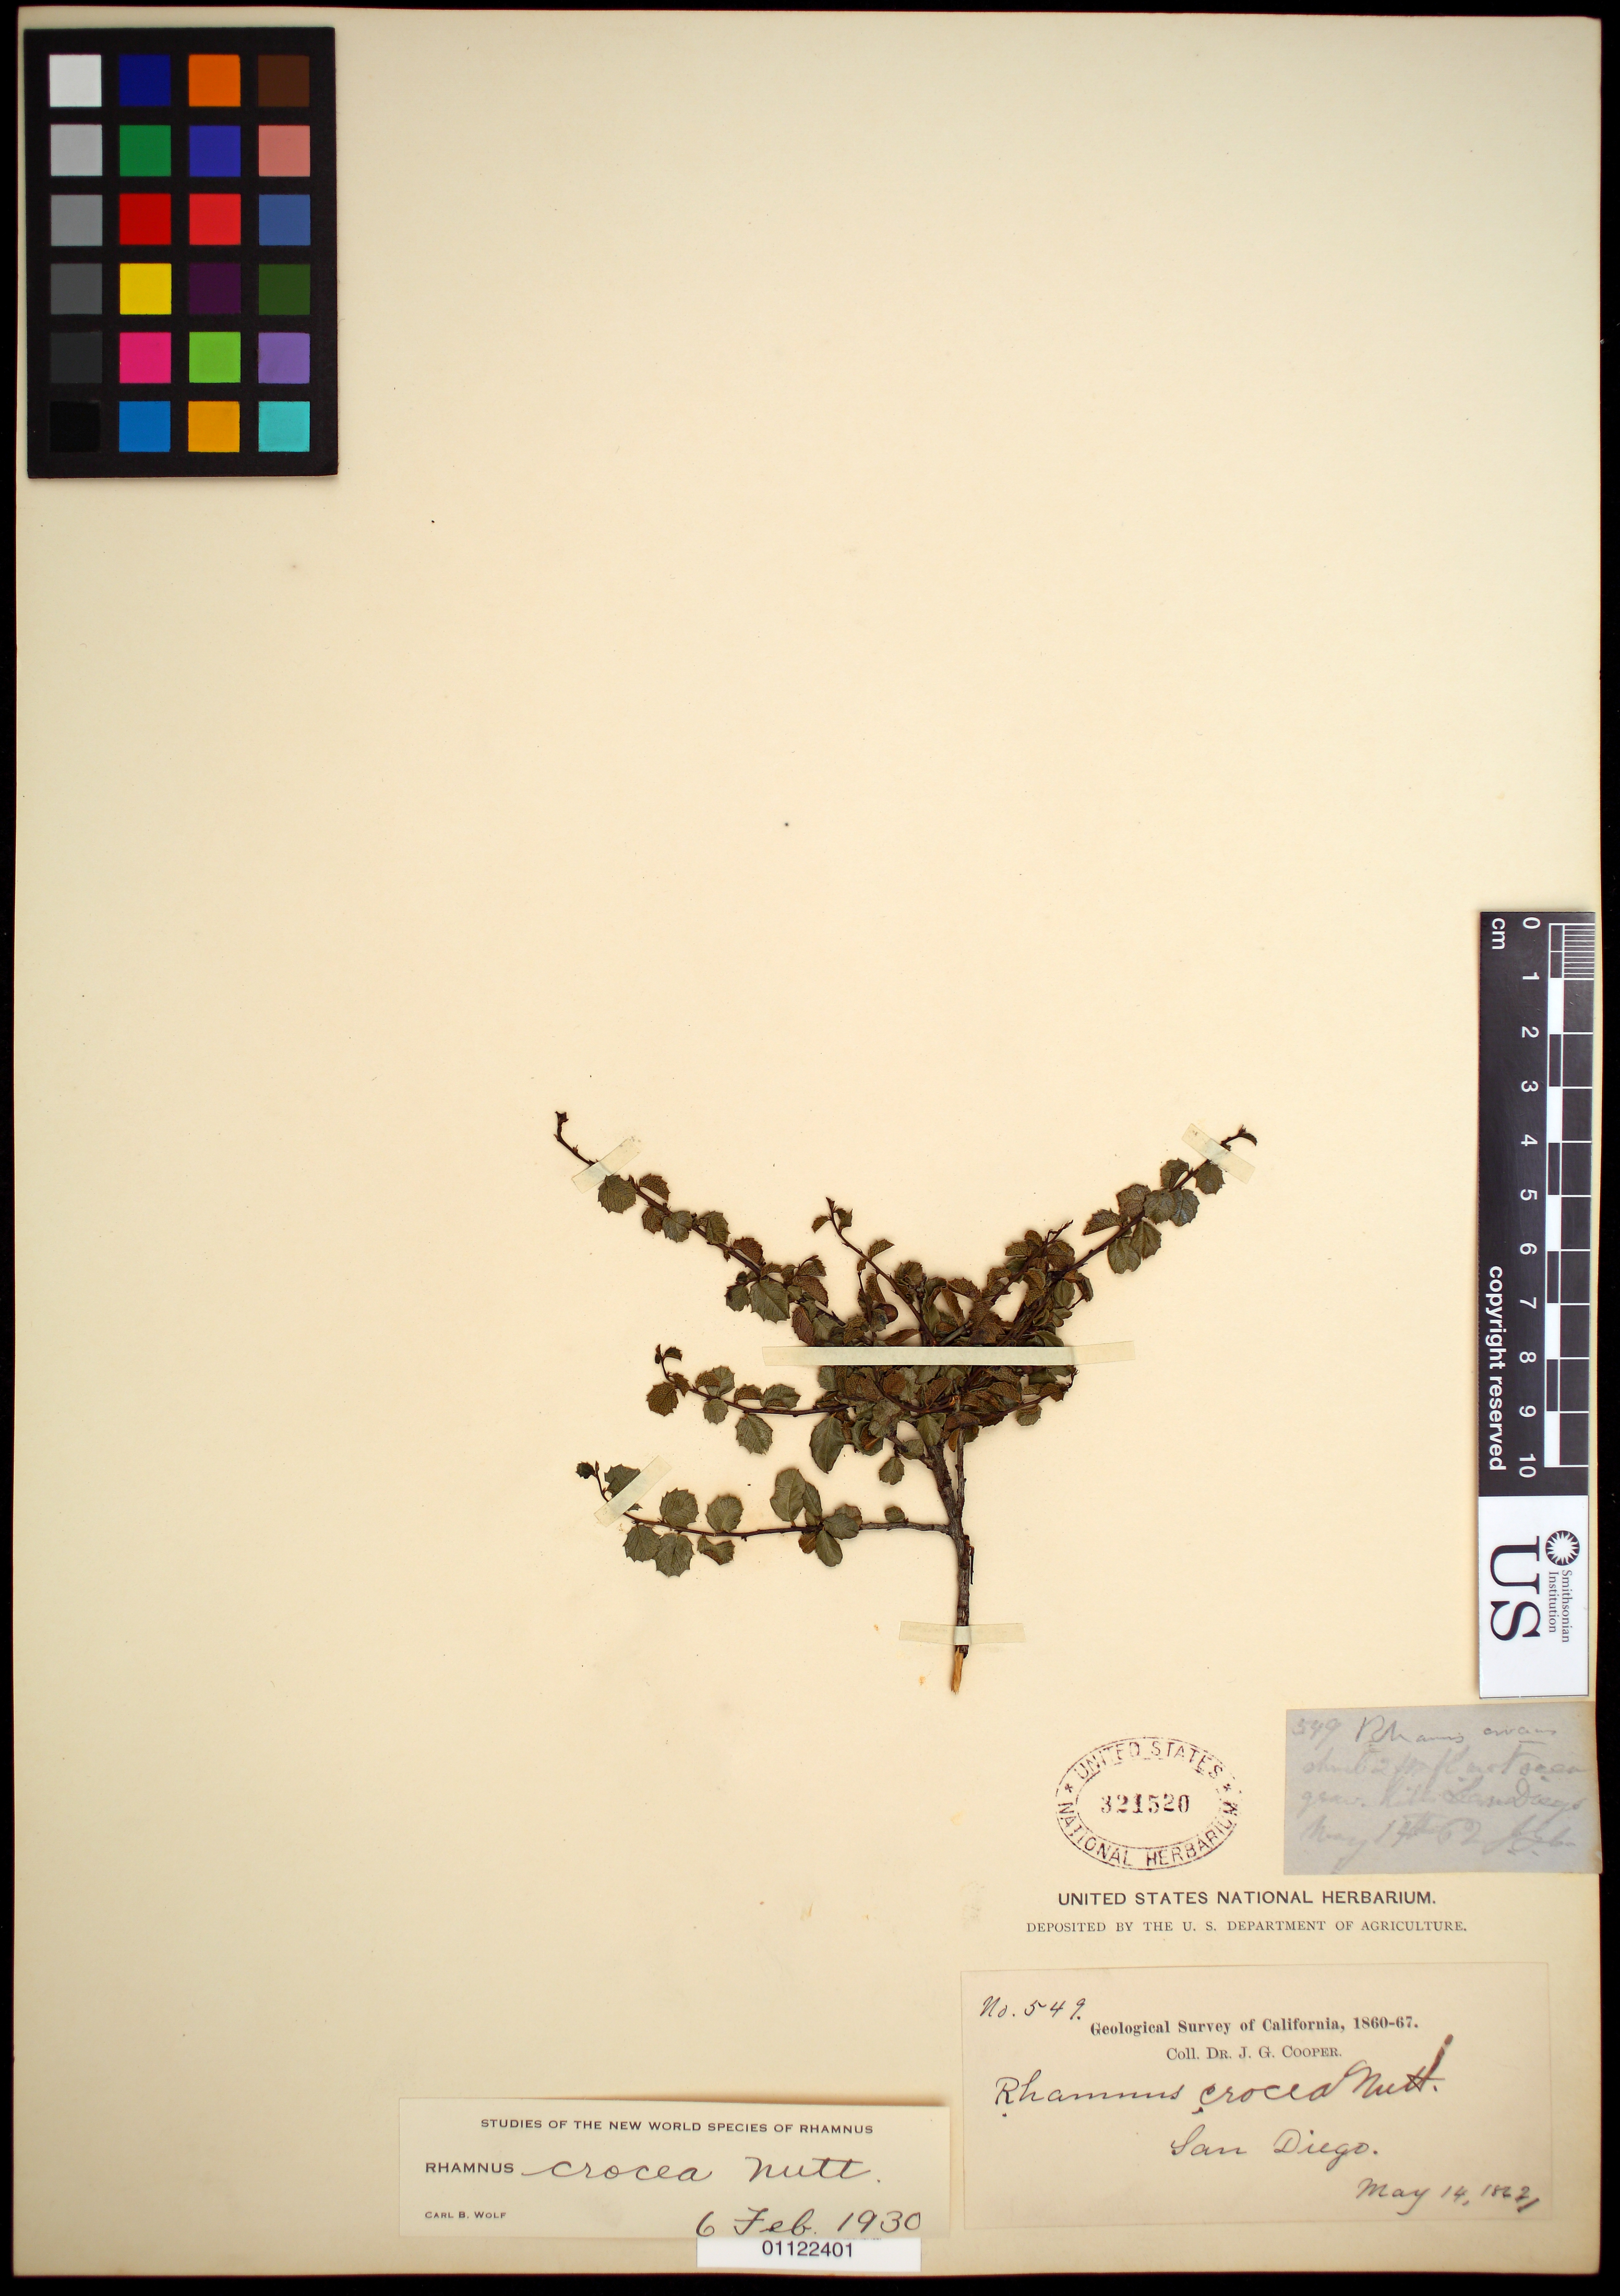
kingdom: Plantae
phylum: Tracheophyta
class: Magnoliopsida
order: Rosales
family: Rhamnaceae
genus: Rhamnus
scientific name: Rhamnus crocea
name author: Nutt.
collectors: J. G. Cooper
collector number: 549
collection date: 1862-05-14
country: United States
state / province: California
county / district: San Diego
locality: San Diego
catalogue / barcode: US 321520